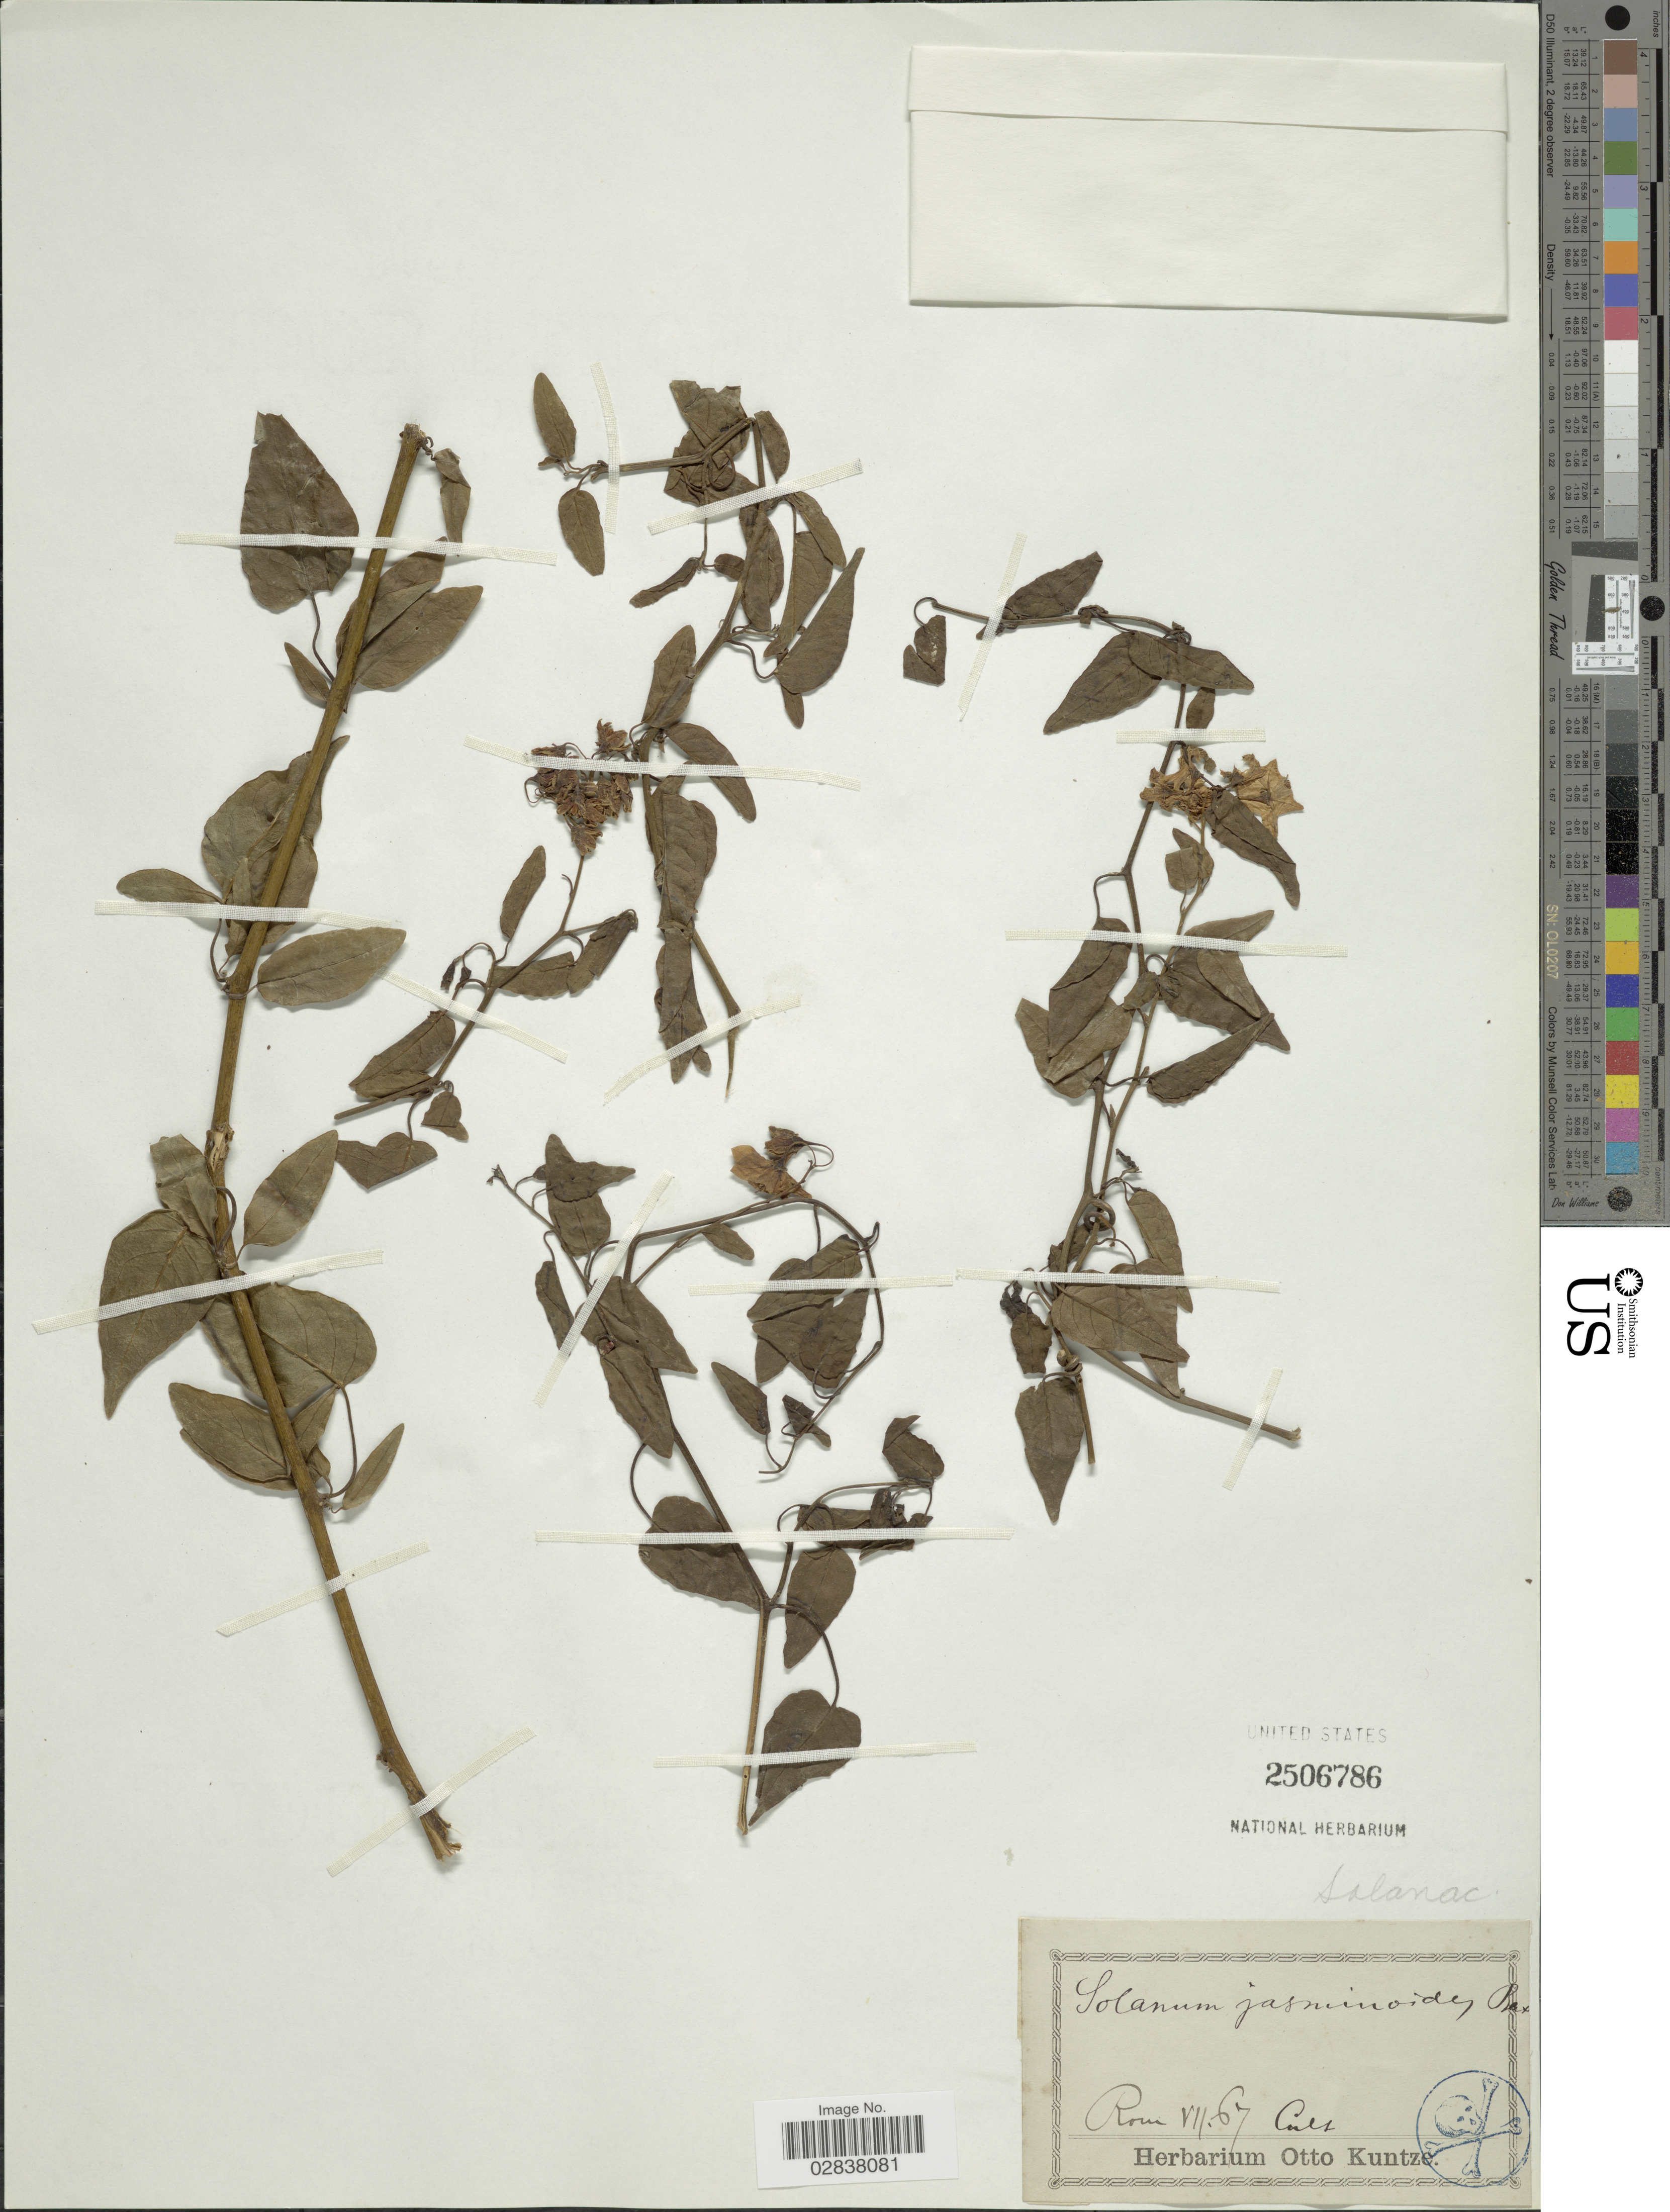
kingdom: Plantae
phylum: Tracheophyta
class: Magnoliopsida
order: Solanales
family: Solanaceae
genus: Solanum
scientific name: Solanum jasminoides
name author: Paxton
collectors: C.E.O. Kuntze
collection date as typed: Transcribed d/m/y: /7/67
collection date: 1867-07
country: Italy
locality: Rom, Caes [interpreted].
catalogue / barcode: US 2506786